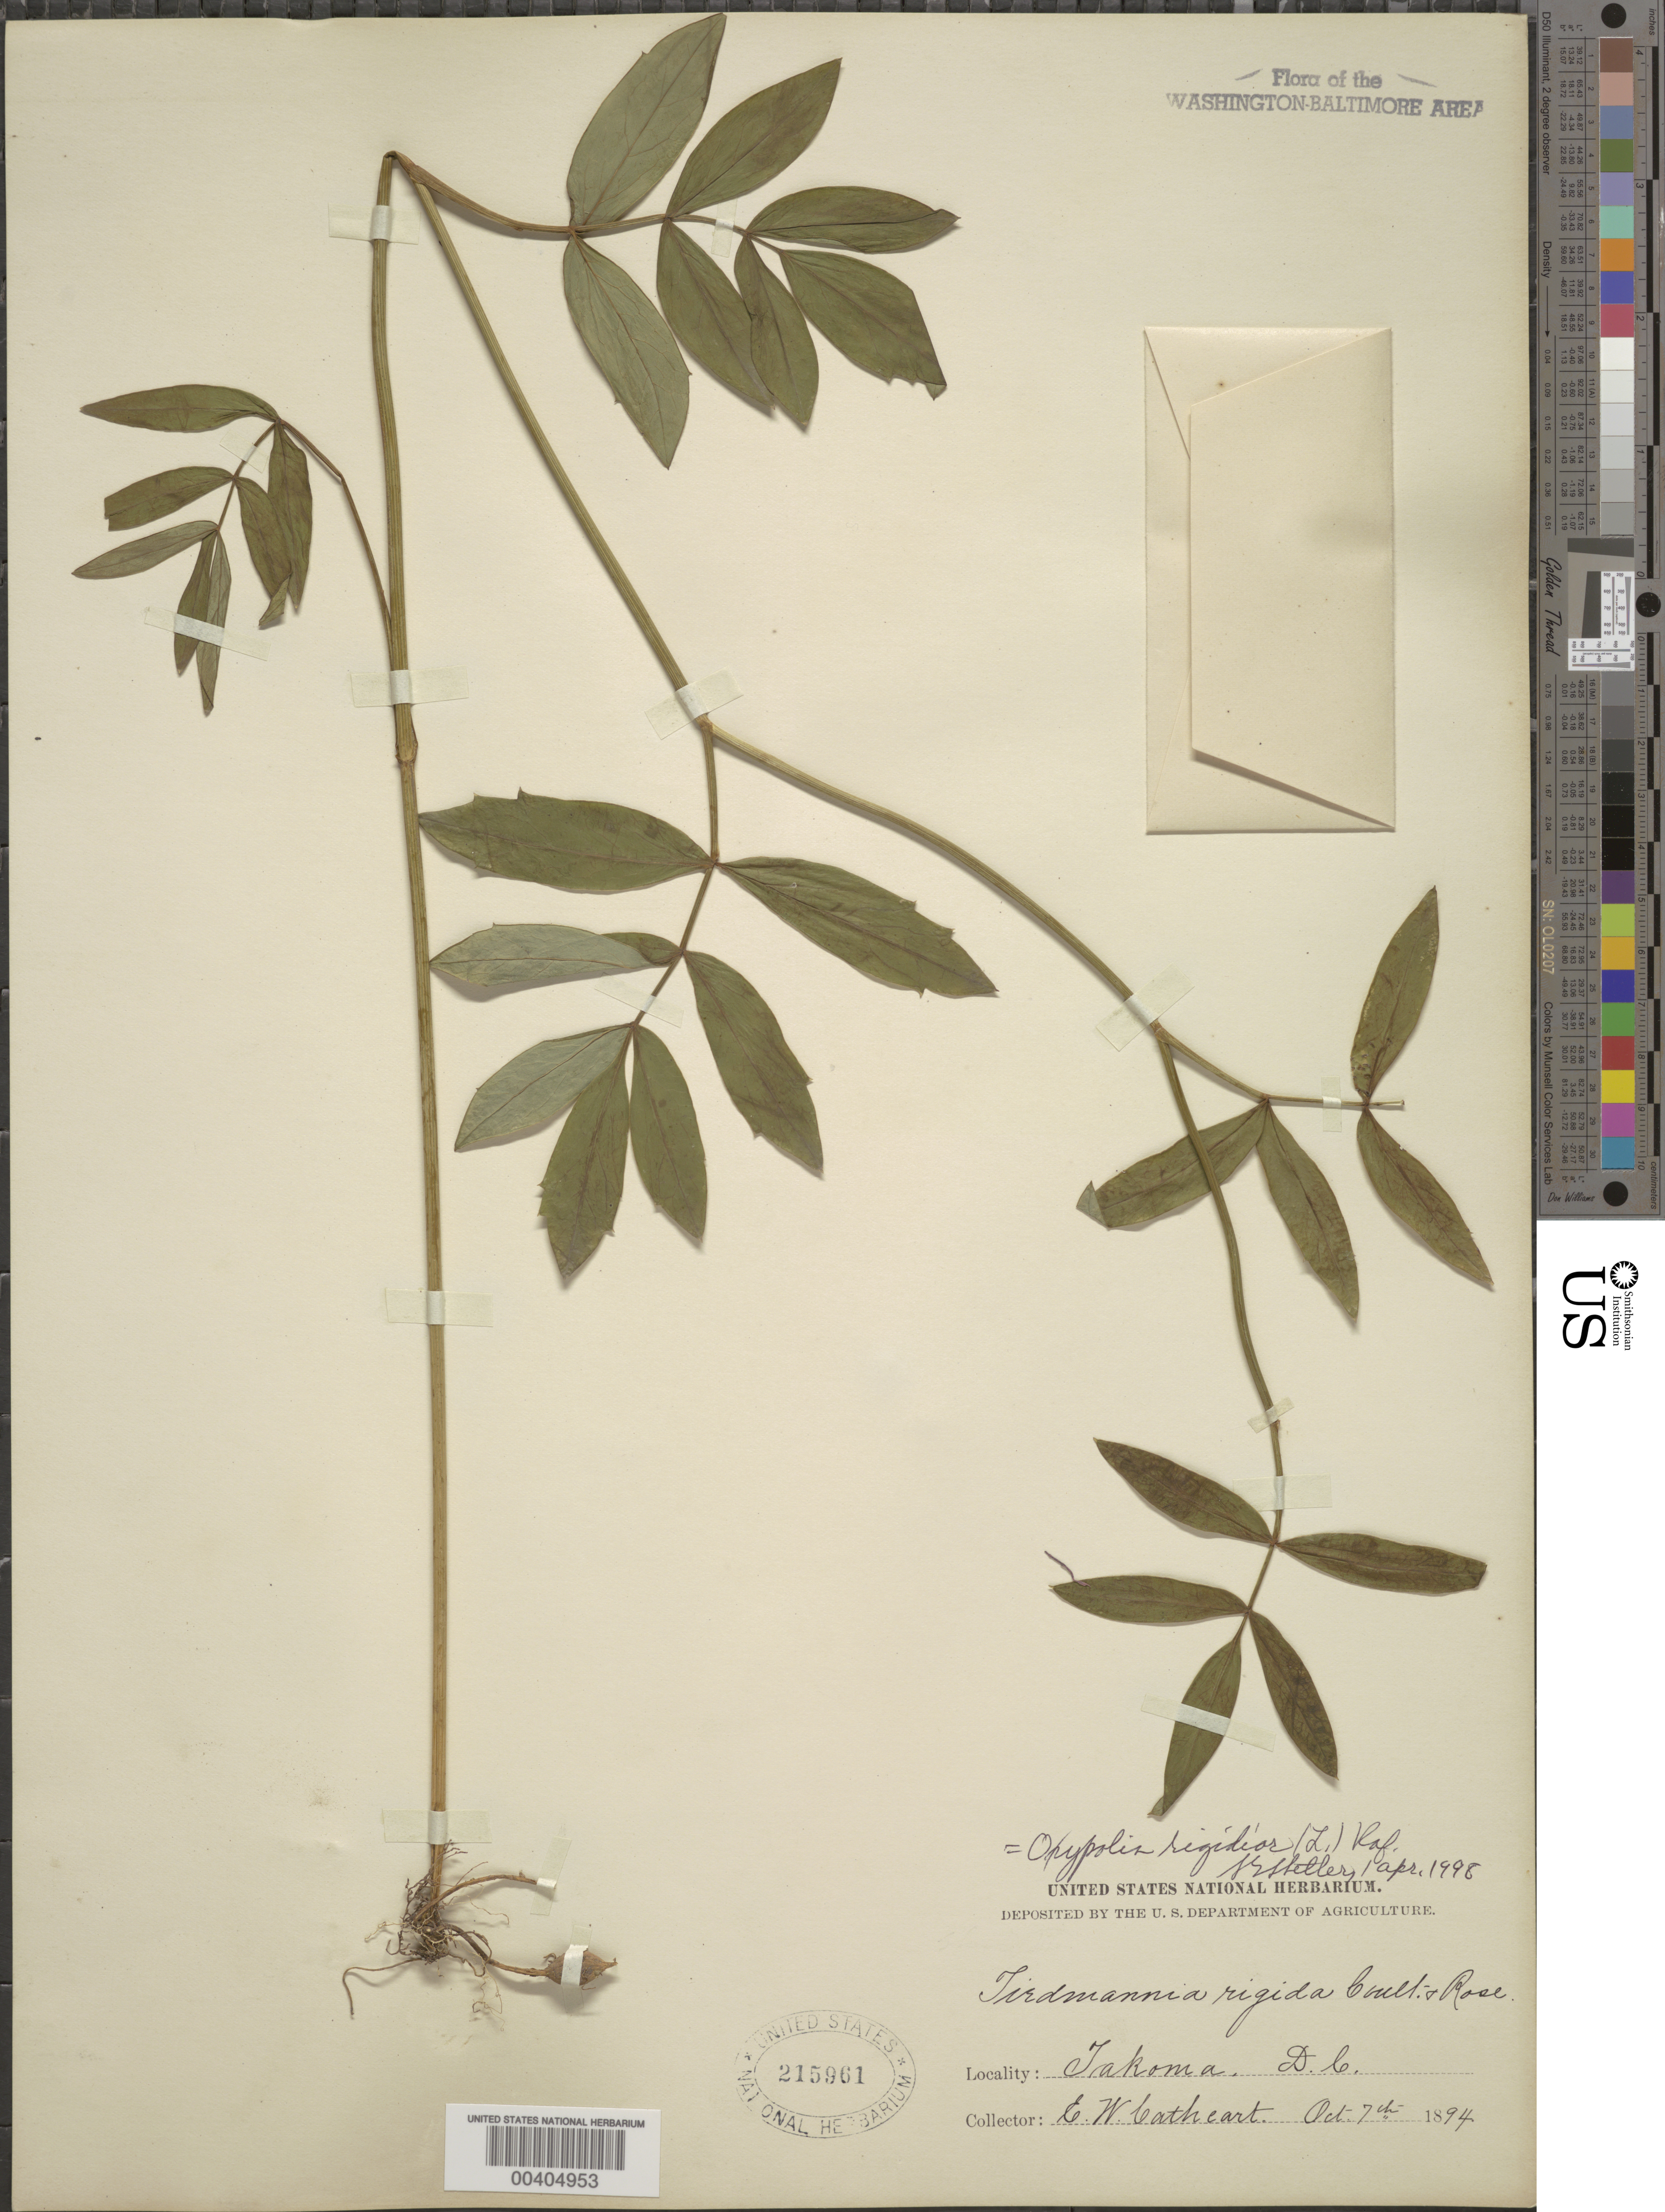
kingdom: Plantae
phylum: Tracheophyta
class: Magnoliopsida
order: Apiales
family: Apiaceae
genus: Oxypolis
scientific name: Oxypolis rigidior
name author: (L.) Raf.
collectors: E. Cathcart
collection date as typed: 07 Oct 1894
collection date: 1894-10-07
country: United States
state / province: District of Columbia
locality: Takoma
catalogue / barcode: US 215961